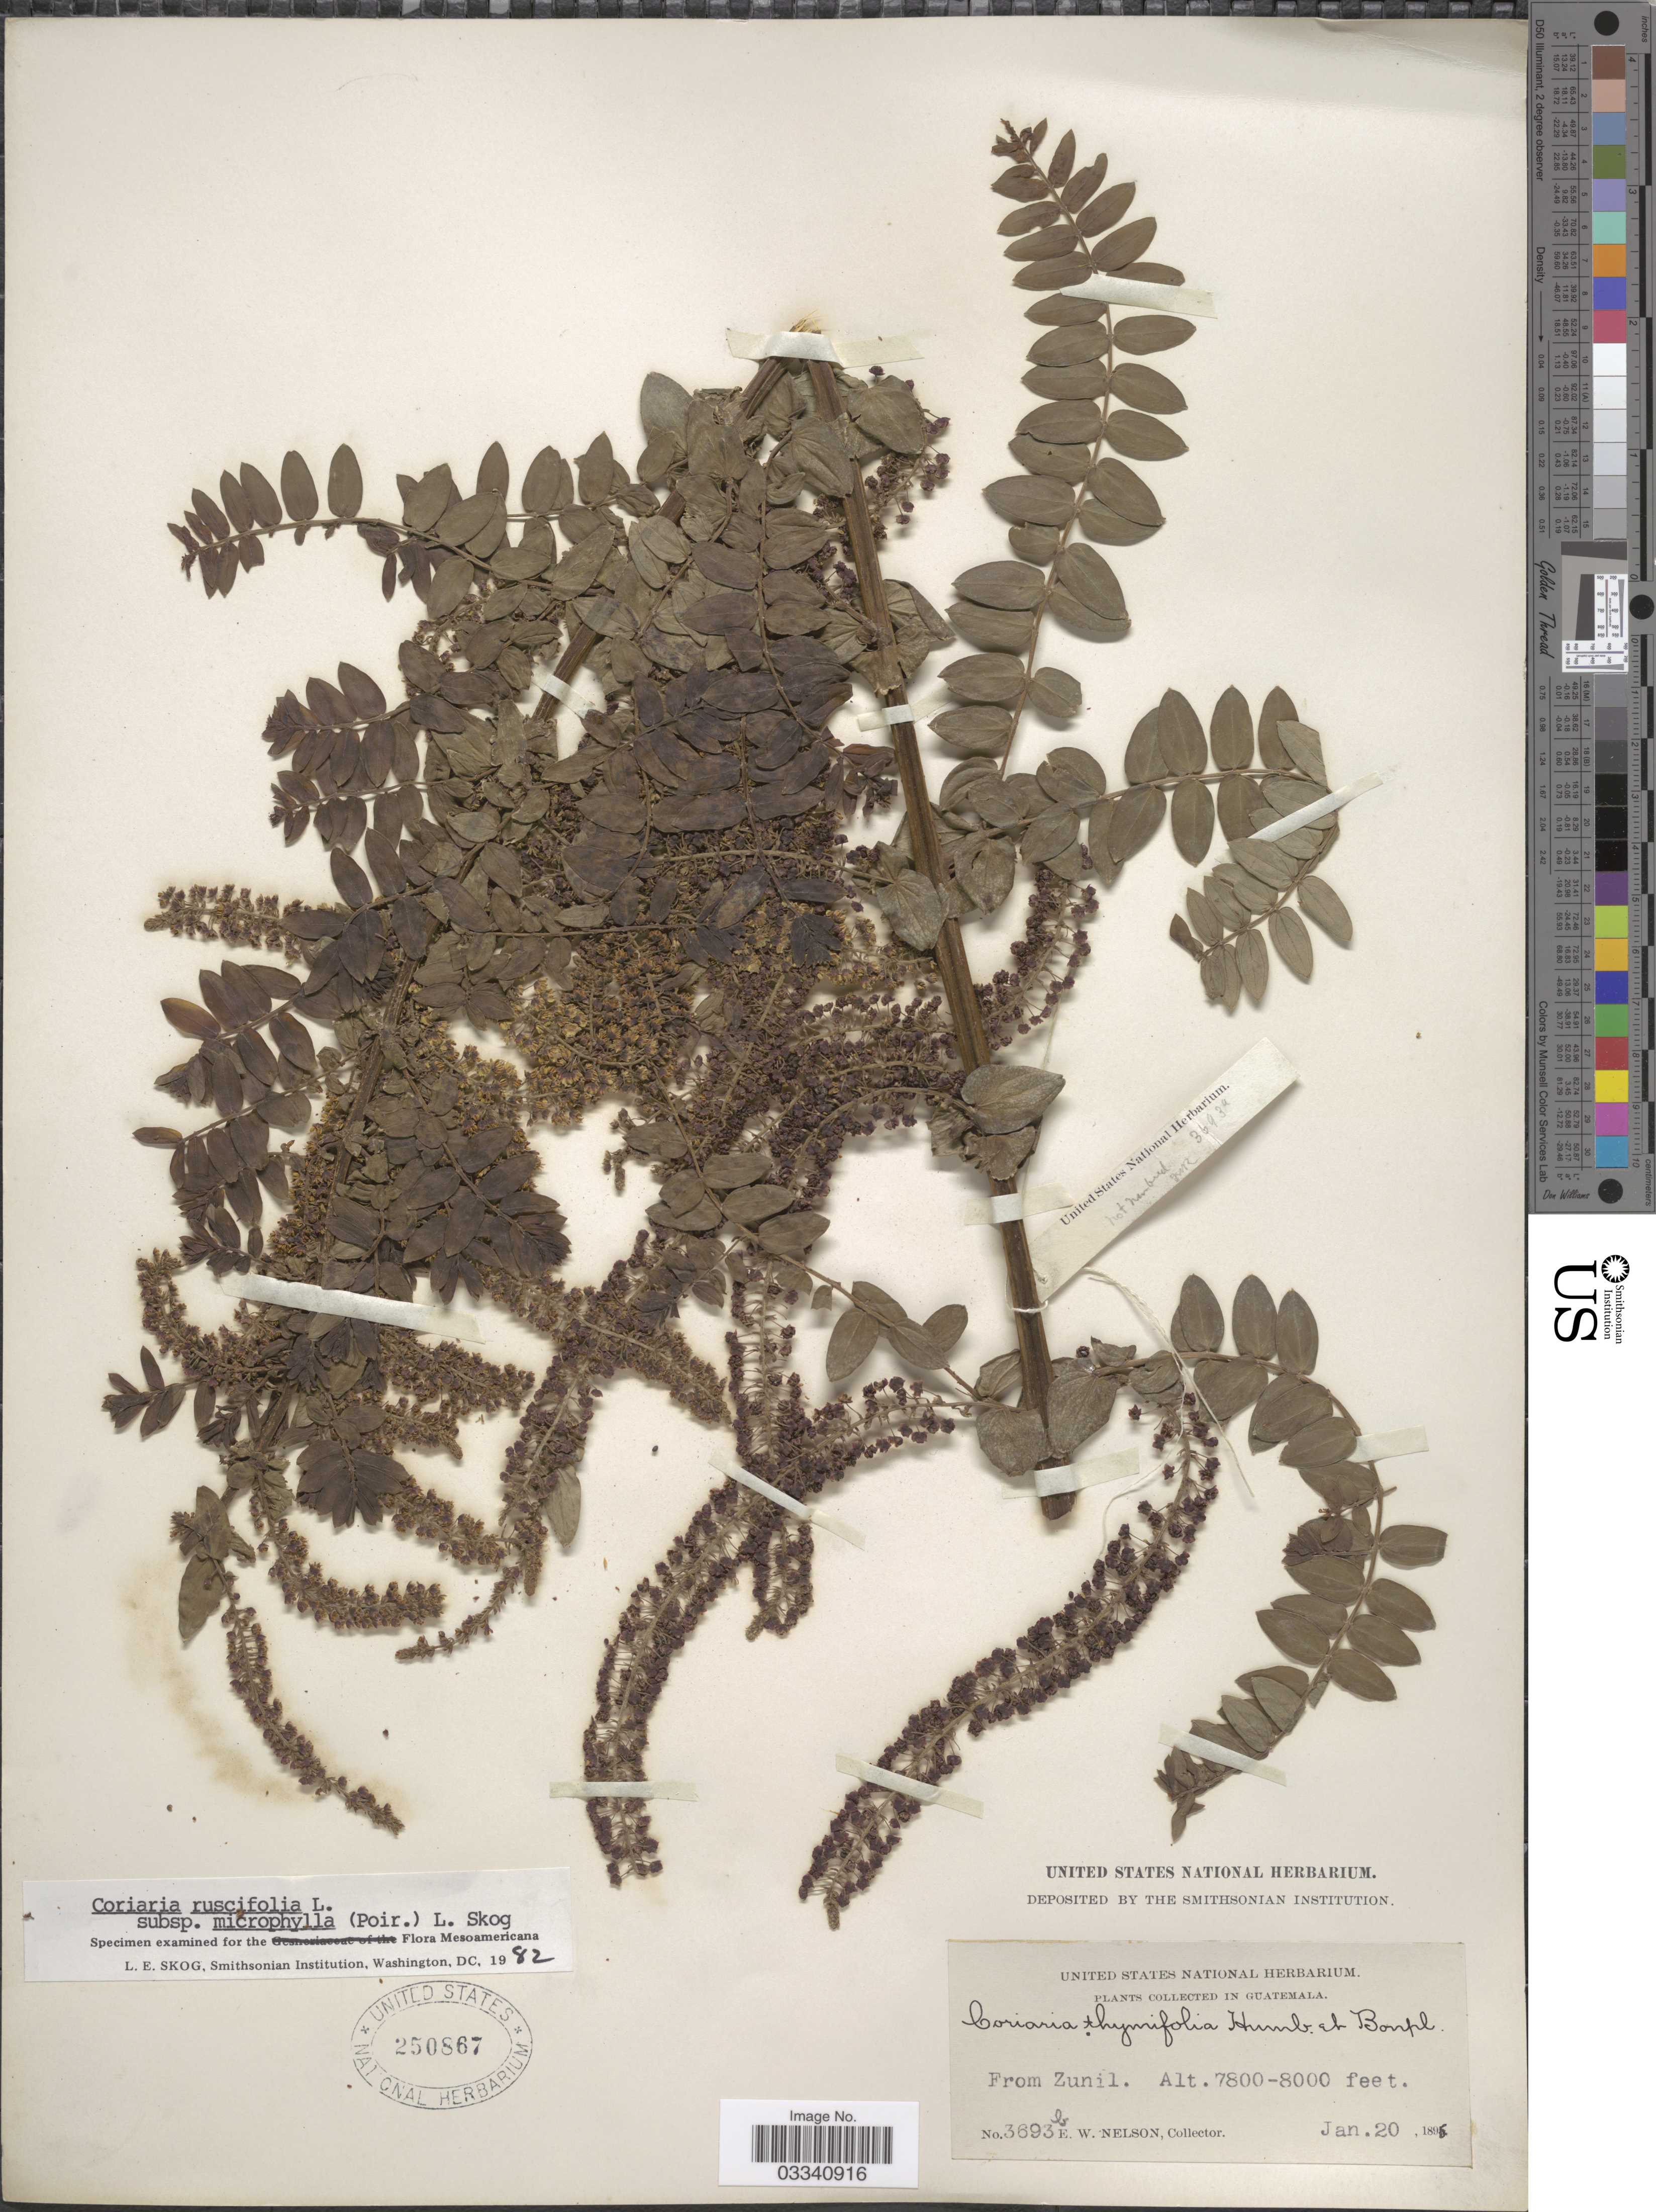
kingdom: Plantae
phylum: Tracheophyta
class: Magnoliopsida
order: Cucurbitales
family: Coriariaceae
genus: Coriaria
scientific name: Coriaria ruscifolia subsp. microphylla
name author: (Poir.) L.E. Skog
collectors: E. W. Nelson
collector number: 3693b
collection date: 1895-01-20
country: Guatemala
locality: From Zunil.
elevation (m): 2377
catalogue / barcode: US 250867